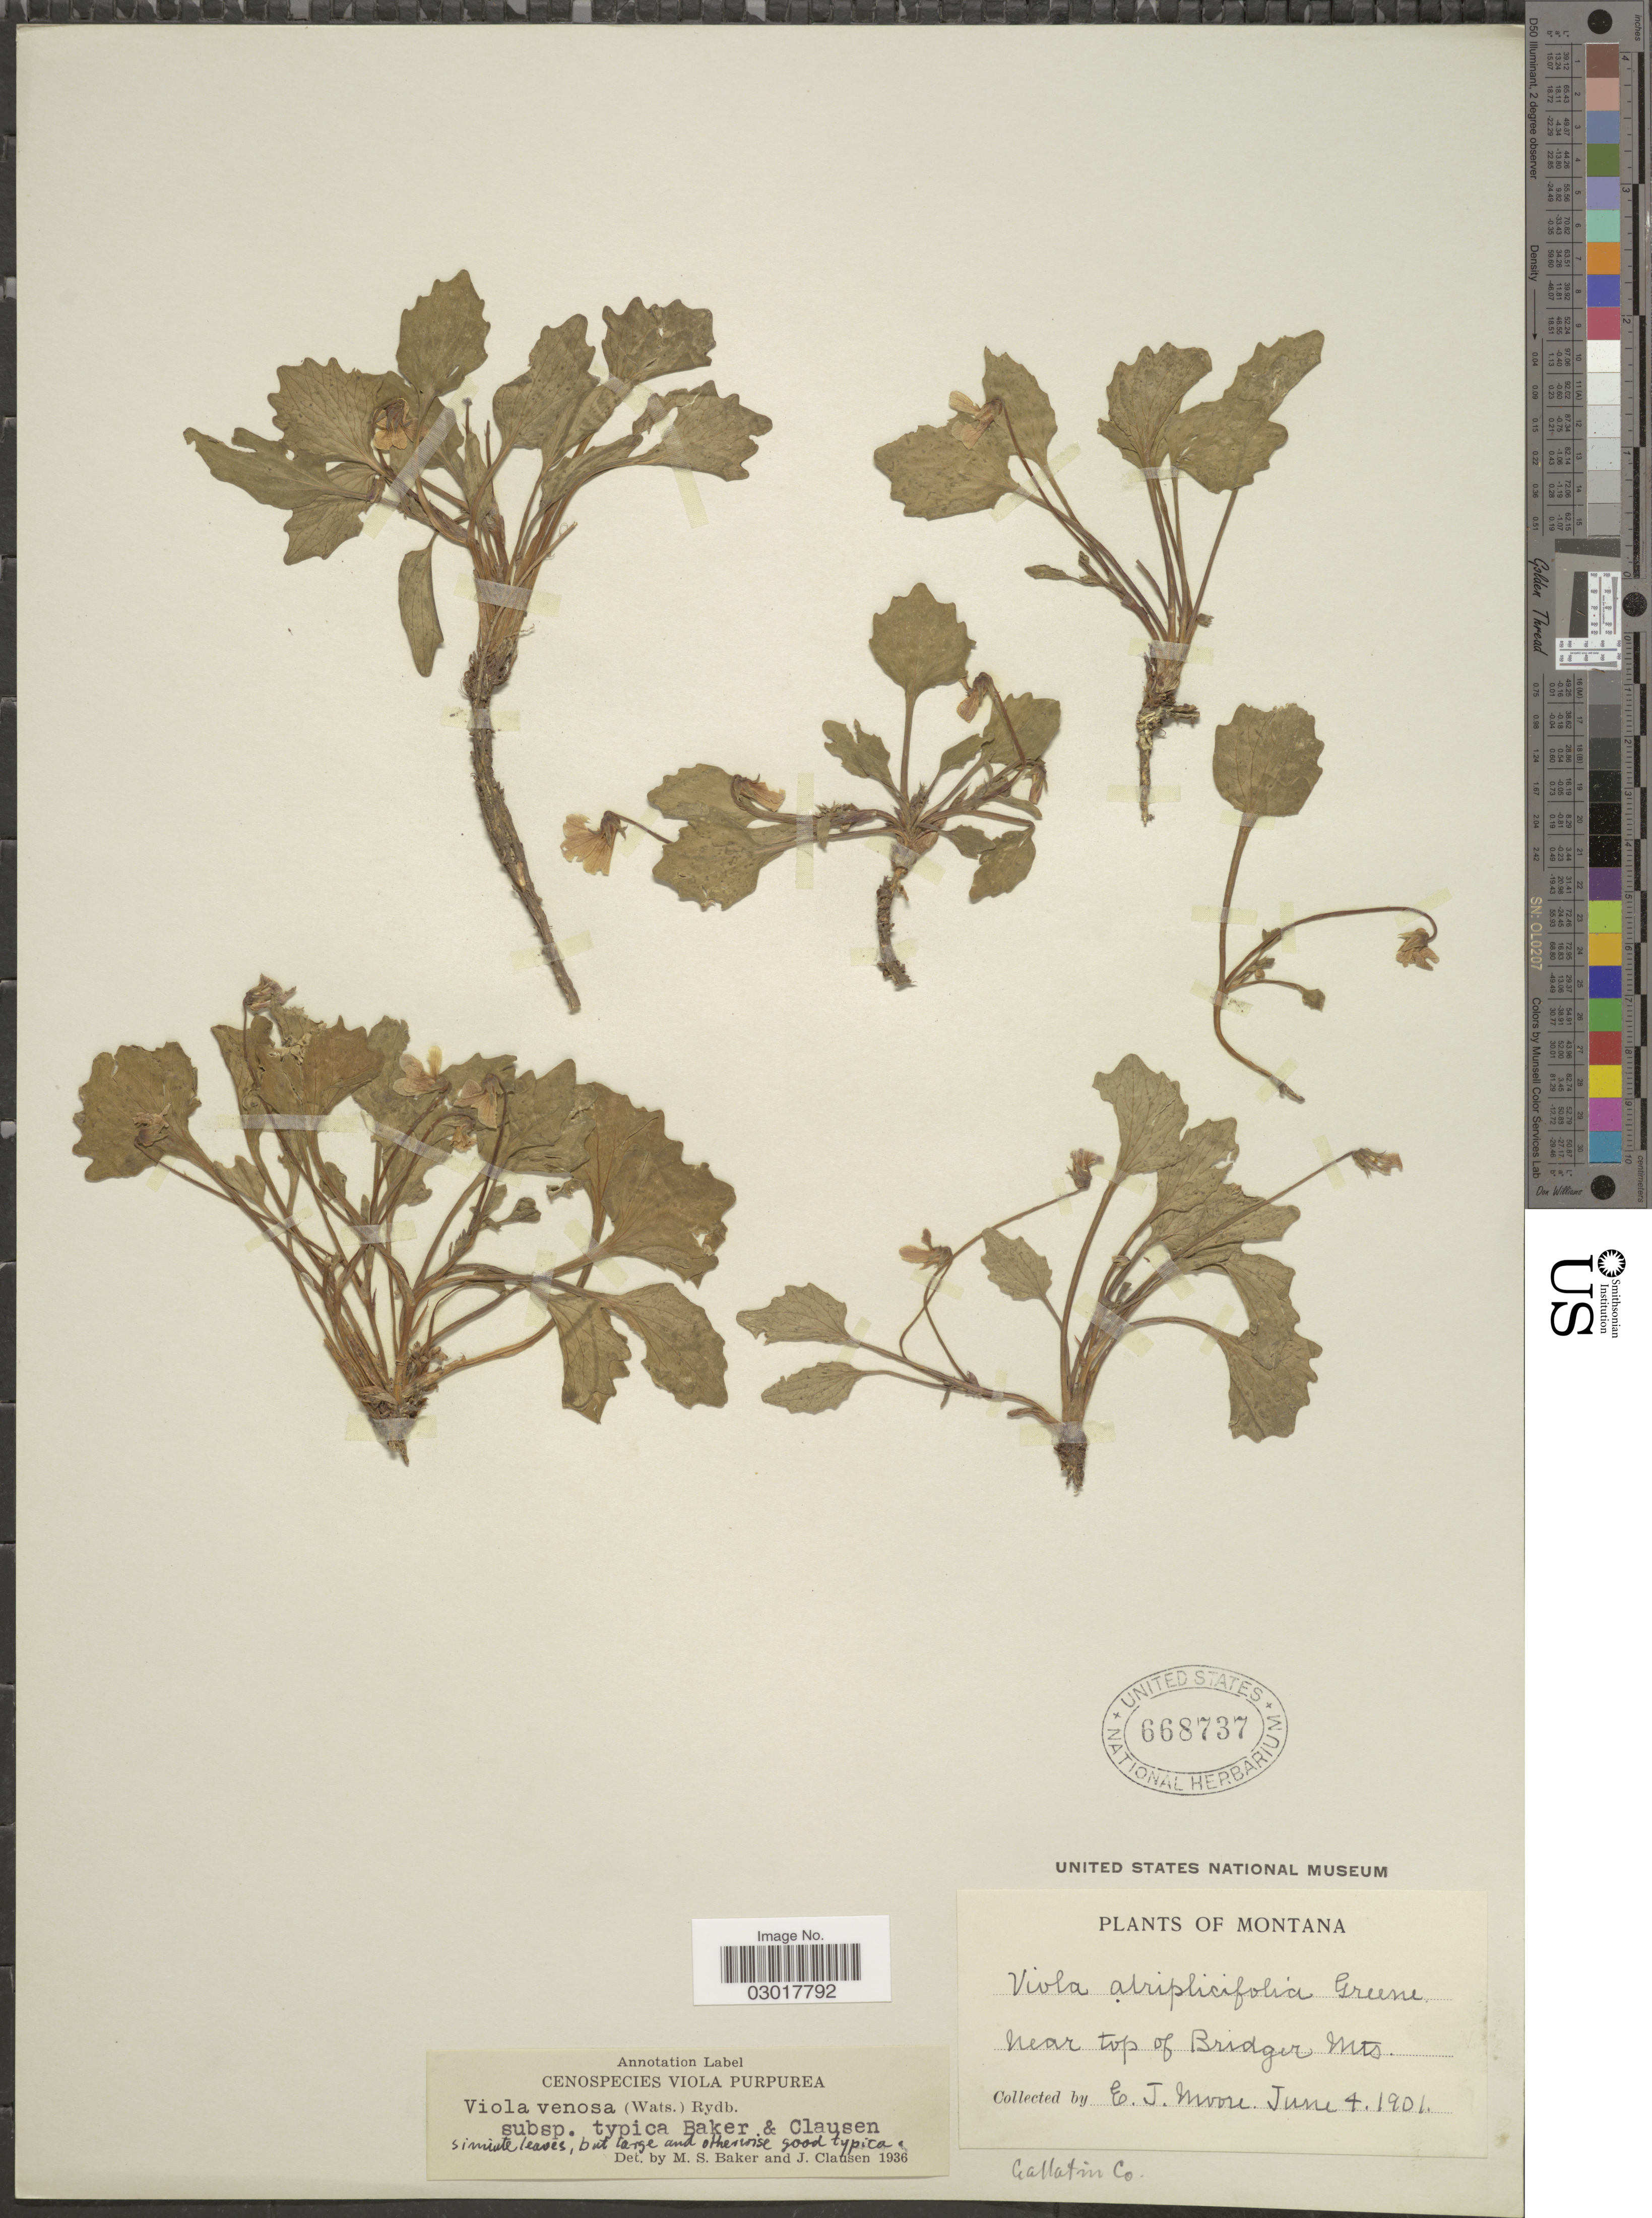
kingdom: Plantae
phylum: Tracheophyta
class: Magnoliopsida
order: Malpighiales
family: Violaceae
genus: Viola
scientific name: Viola venosa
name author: (S. Watson) Rydb.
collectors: E. Moore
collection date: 1901-06-04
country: United States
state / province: Montana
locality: Near top of Bridger Mts. Gallatin Co.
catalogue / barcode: US 668737